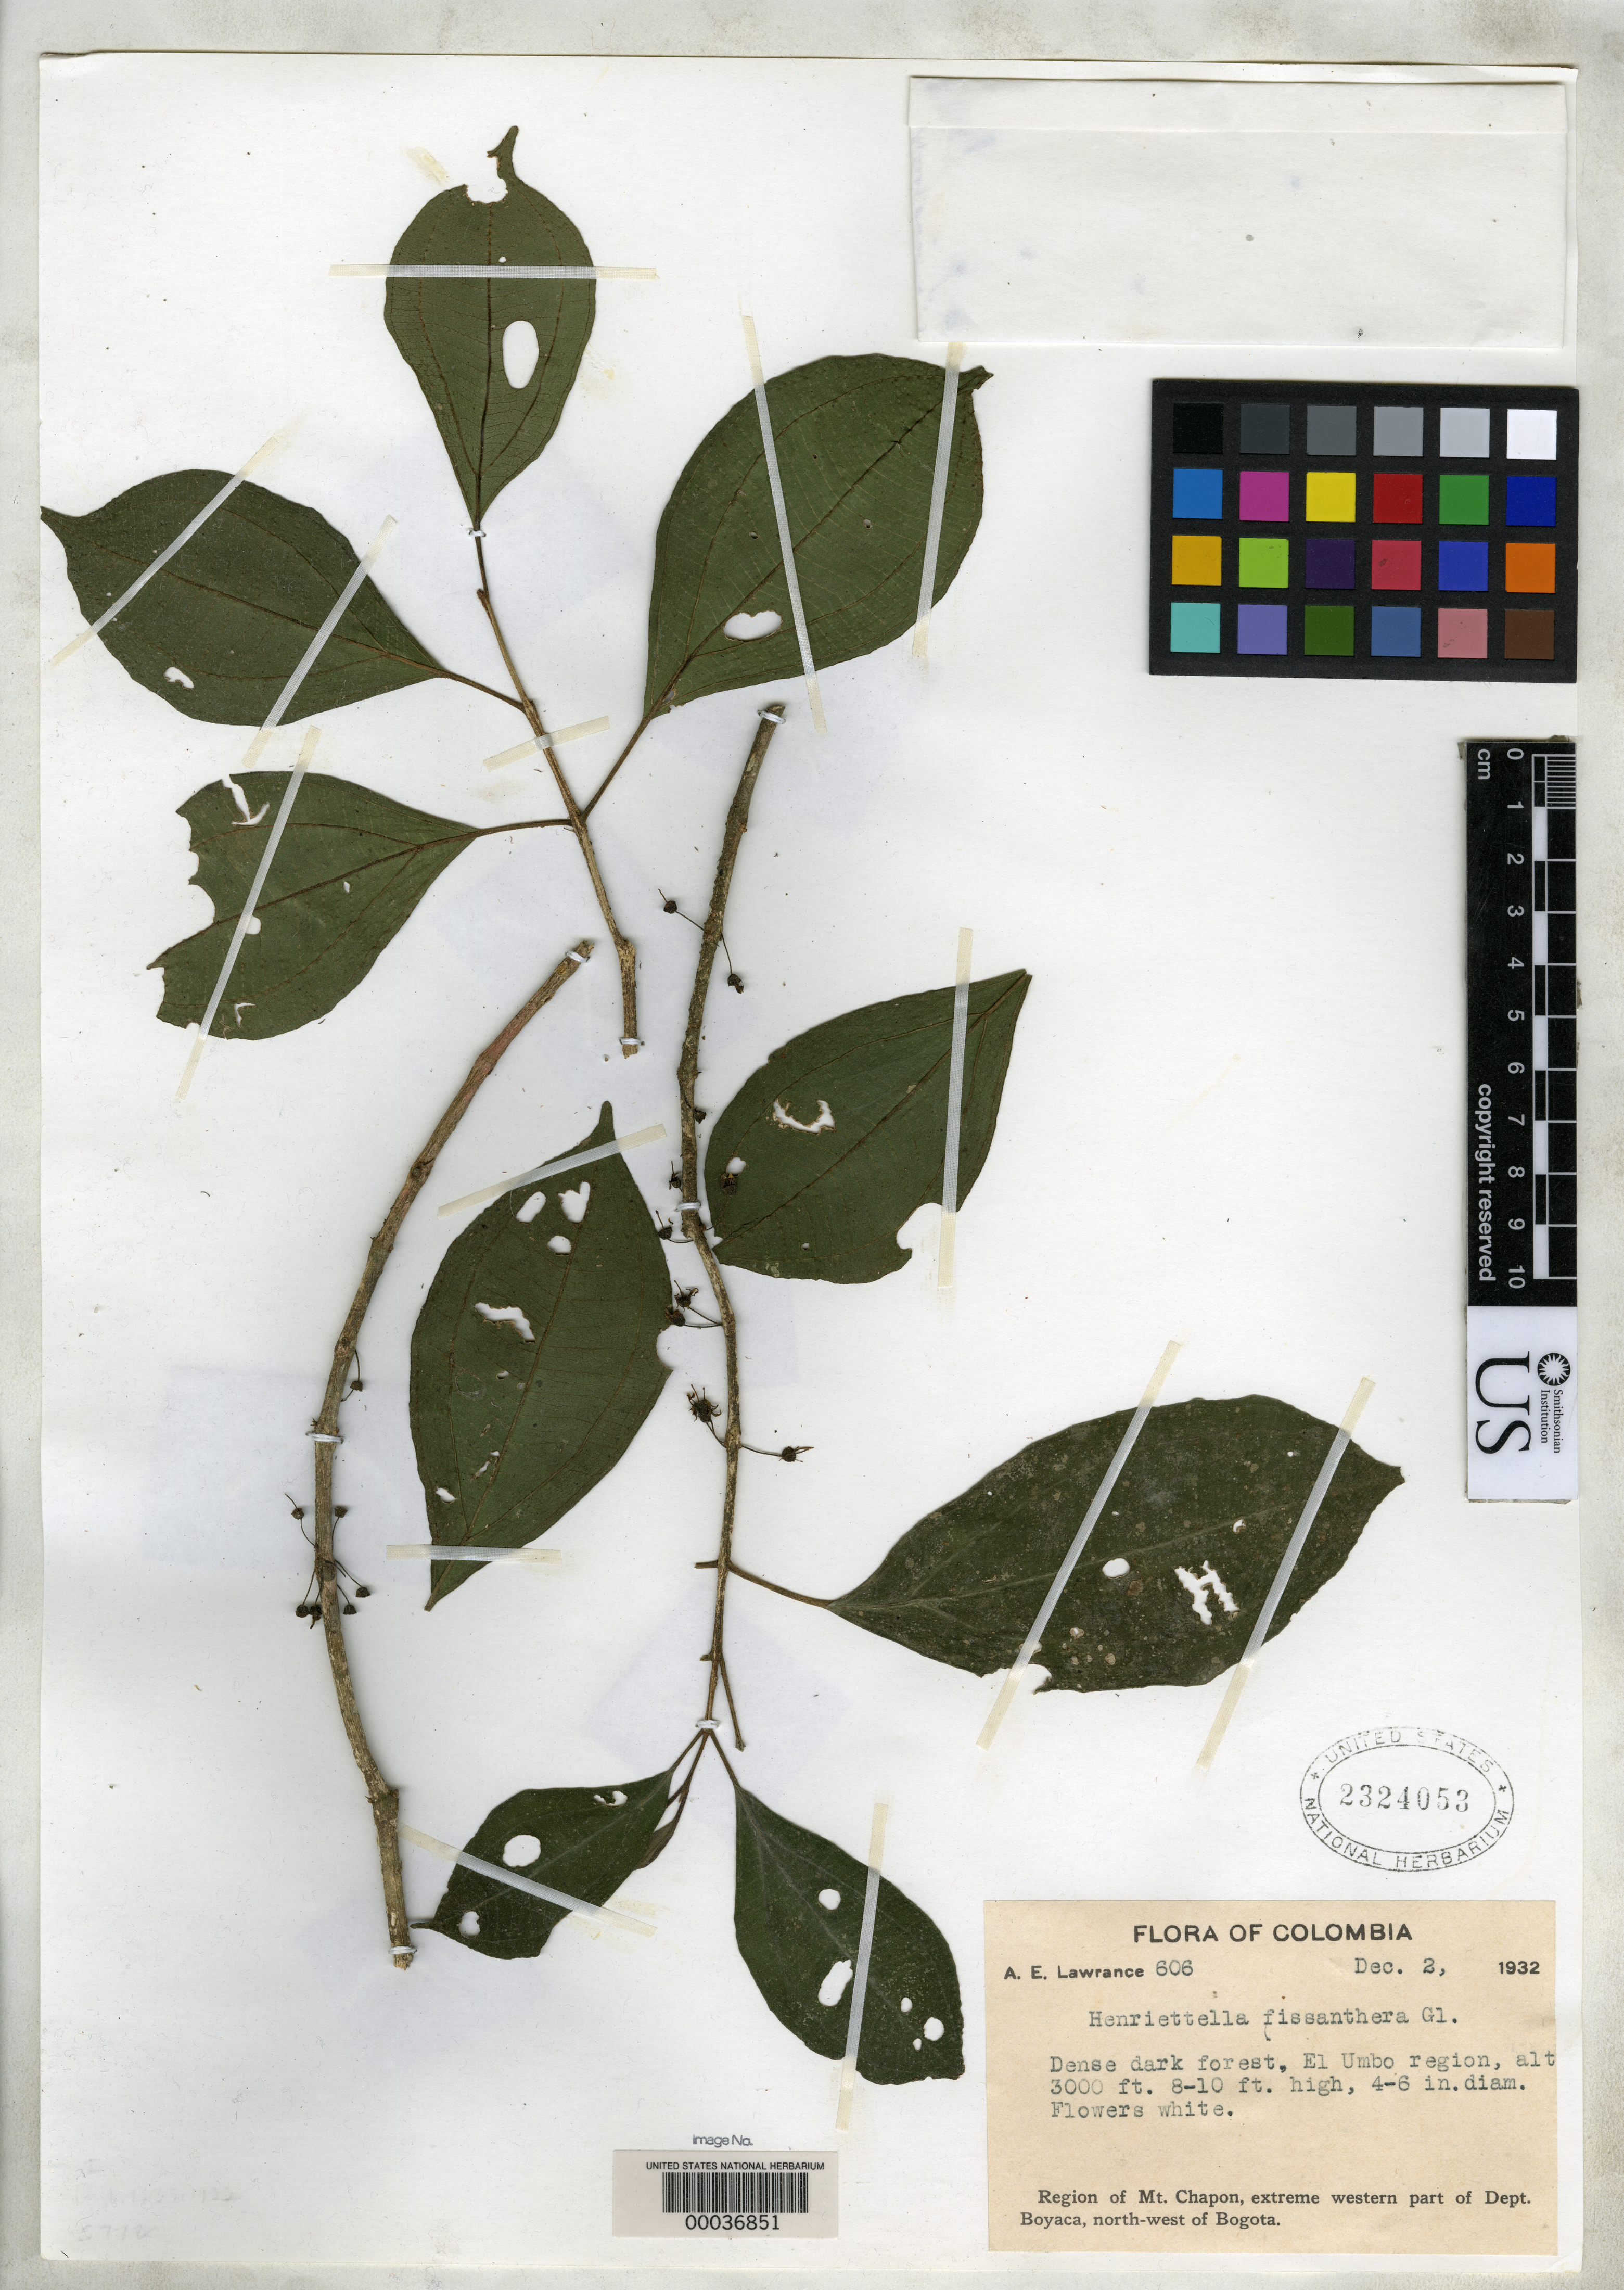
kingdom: Plantae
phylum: Tracheophyta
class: Magnoliopsida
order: Myrtales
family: Melastomataceae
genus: Henriettella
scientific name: Henriettella fissanthera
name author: Gleason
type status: Isotype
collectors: A. Lawrance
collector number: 606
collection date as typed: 02 Dec 1932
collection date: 1932-12-02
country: Colombia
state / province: Boyacá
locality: Mt. Chapon.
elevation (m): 900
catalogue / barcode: US 2324053